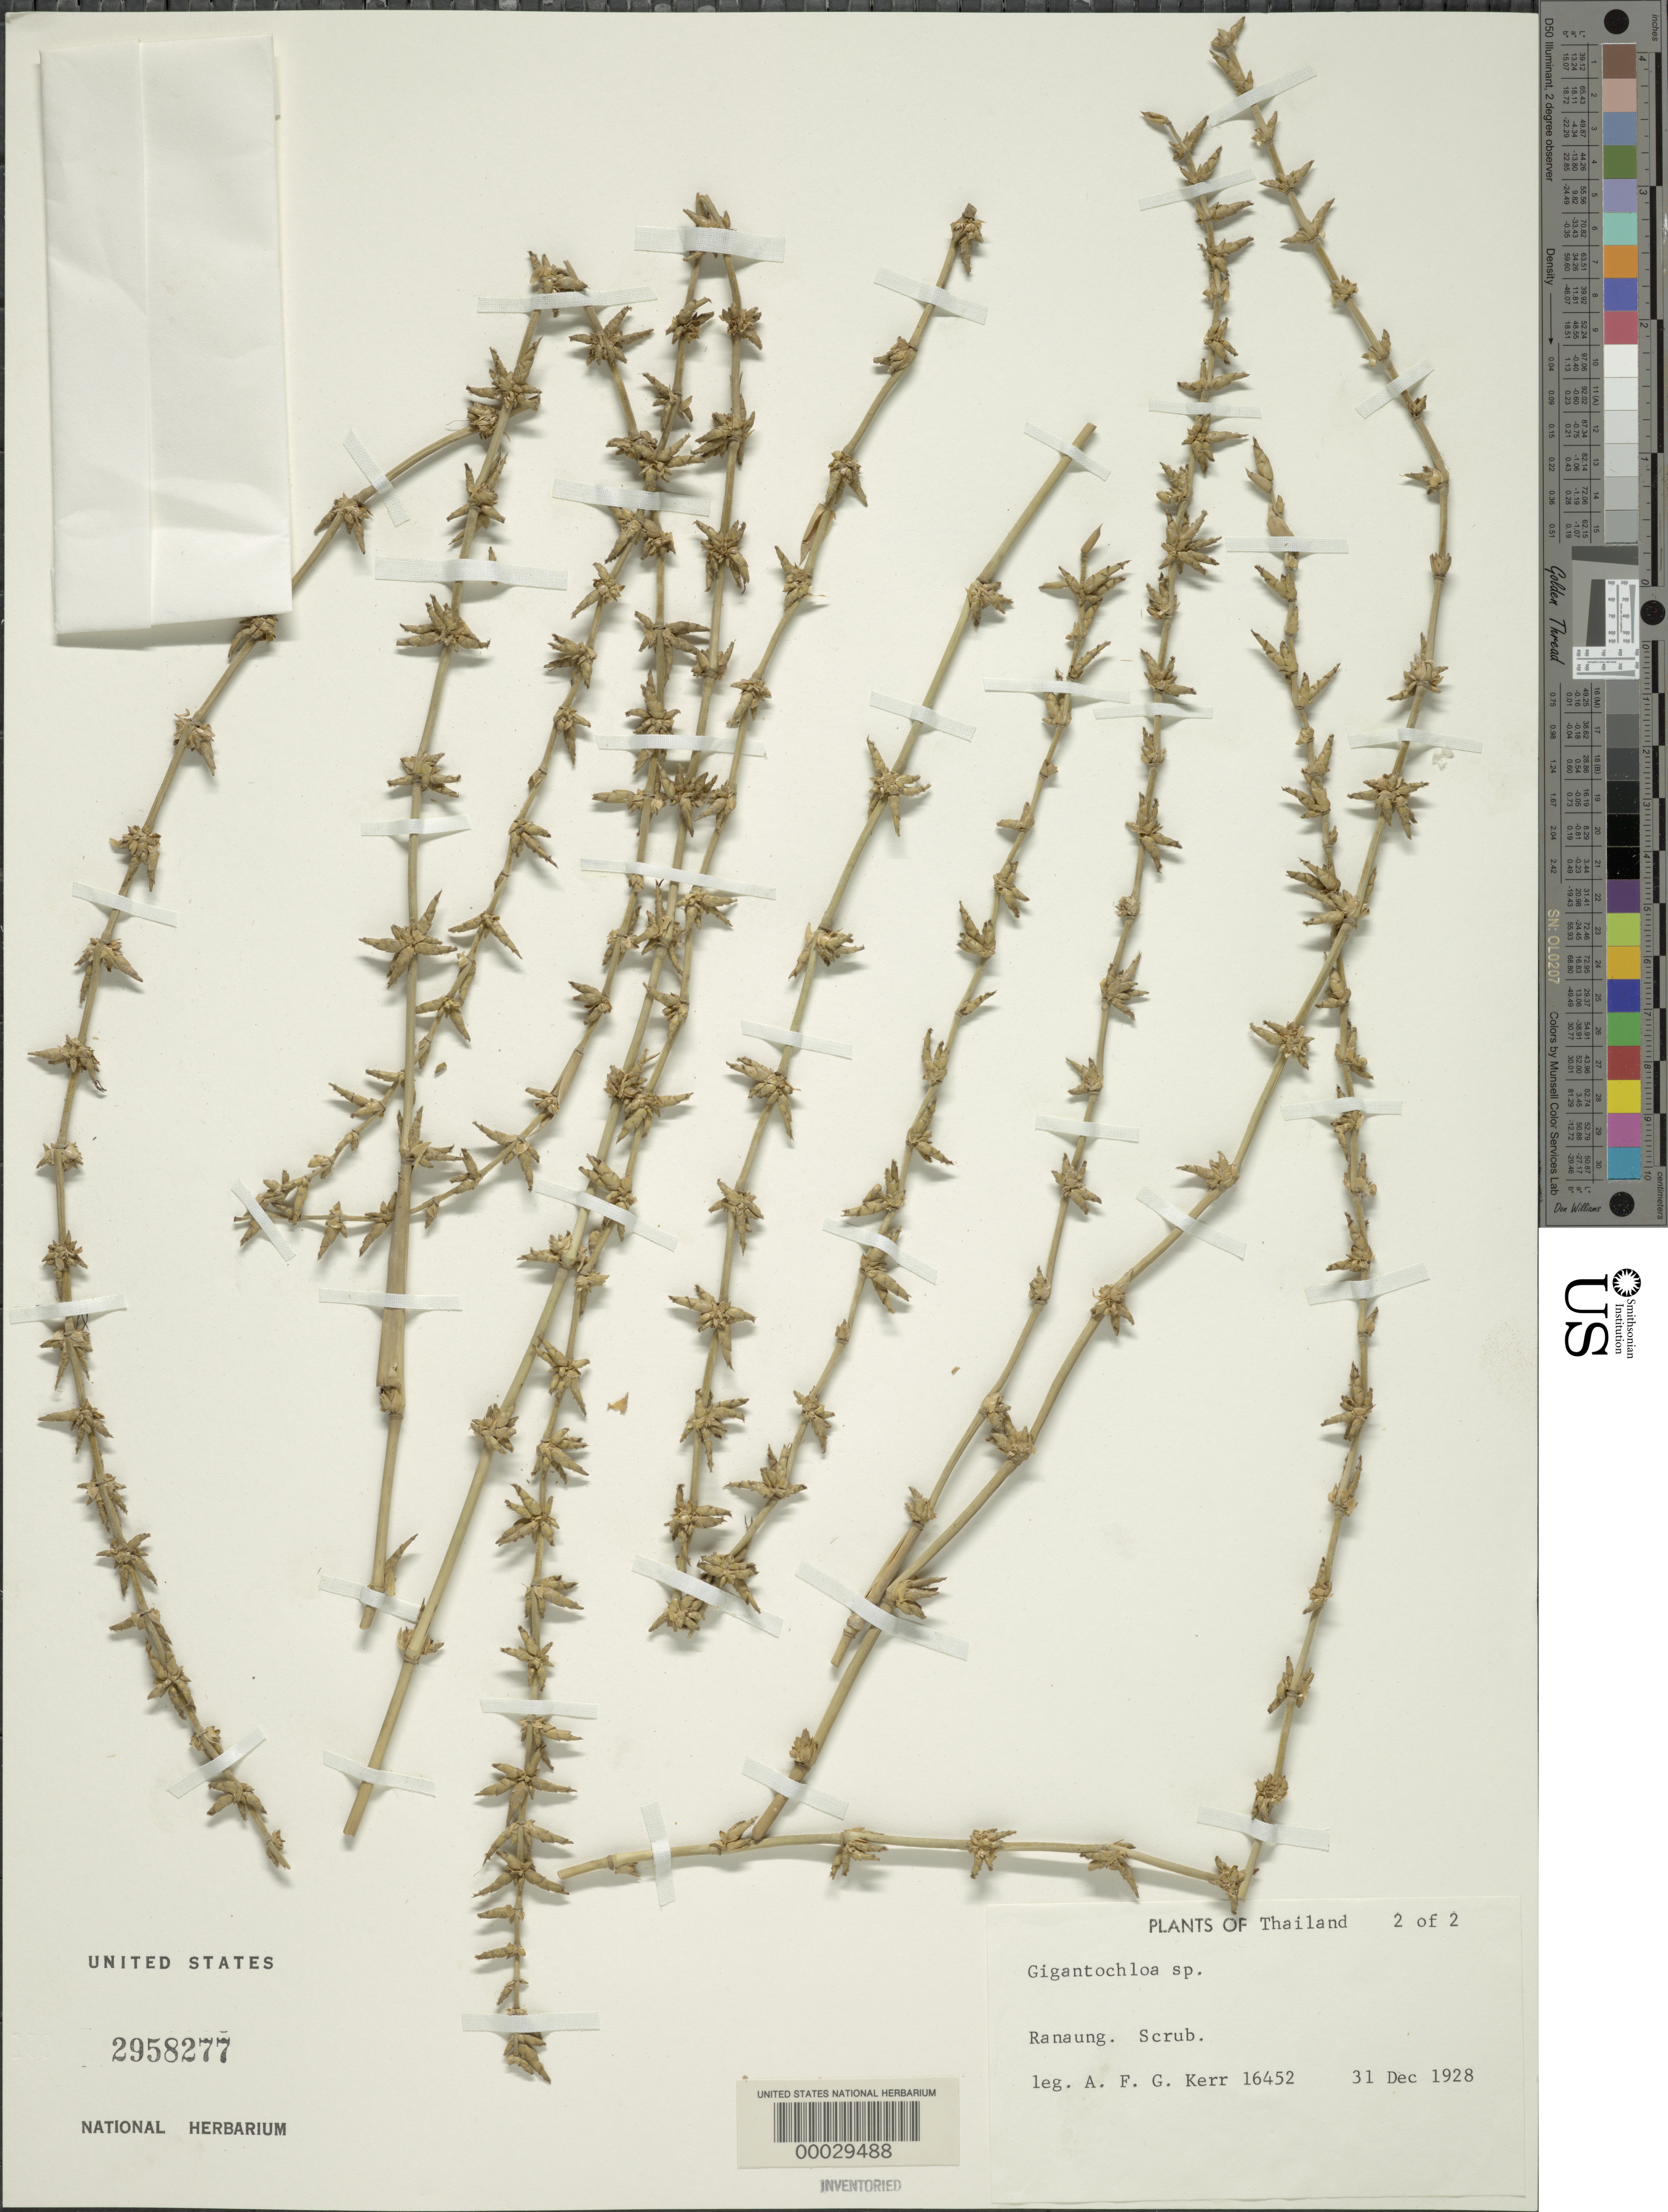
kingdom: Plantae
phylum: Tracheophyta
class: Liliopsida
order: Poales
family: Poaceae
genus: Gigantochloa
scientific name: Gigantochloa sp.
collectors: A. F. G. Kerr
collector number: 16452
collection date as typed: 31 Dec 1928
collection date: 1928-12-31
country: Thailand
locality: Ranaung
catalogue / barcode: US 2958277